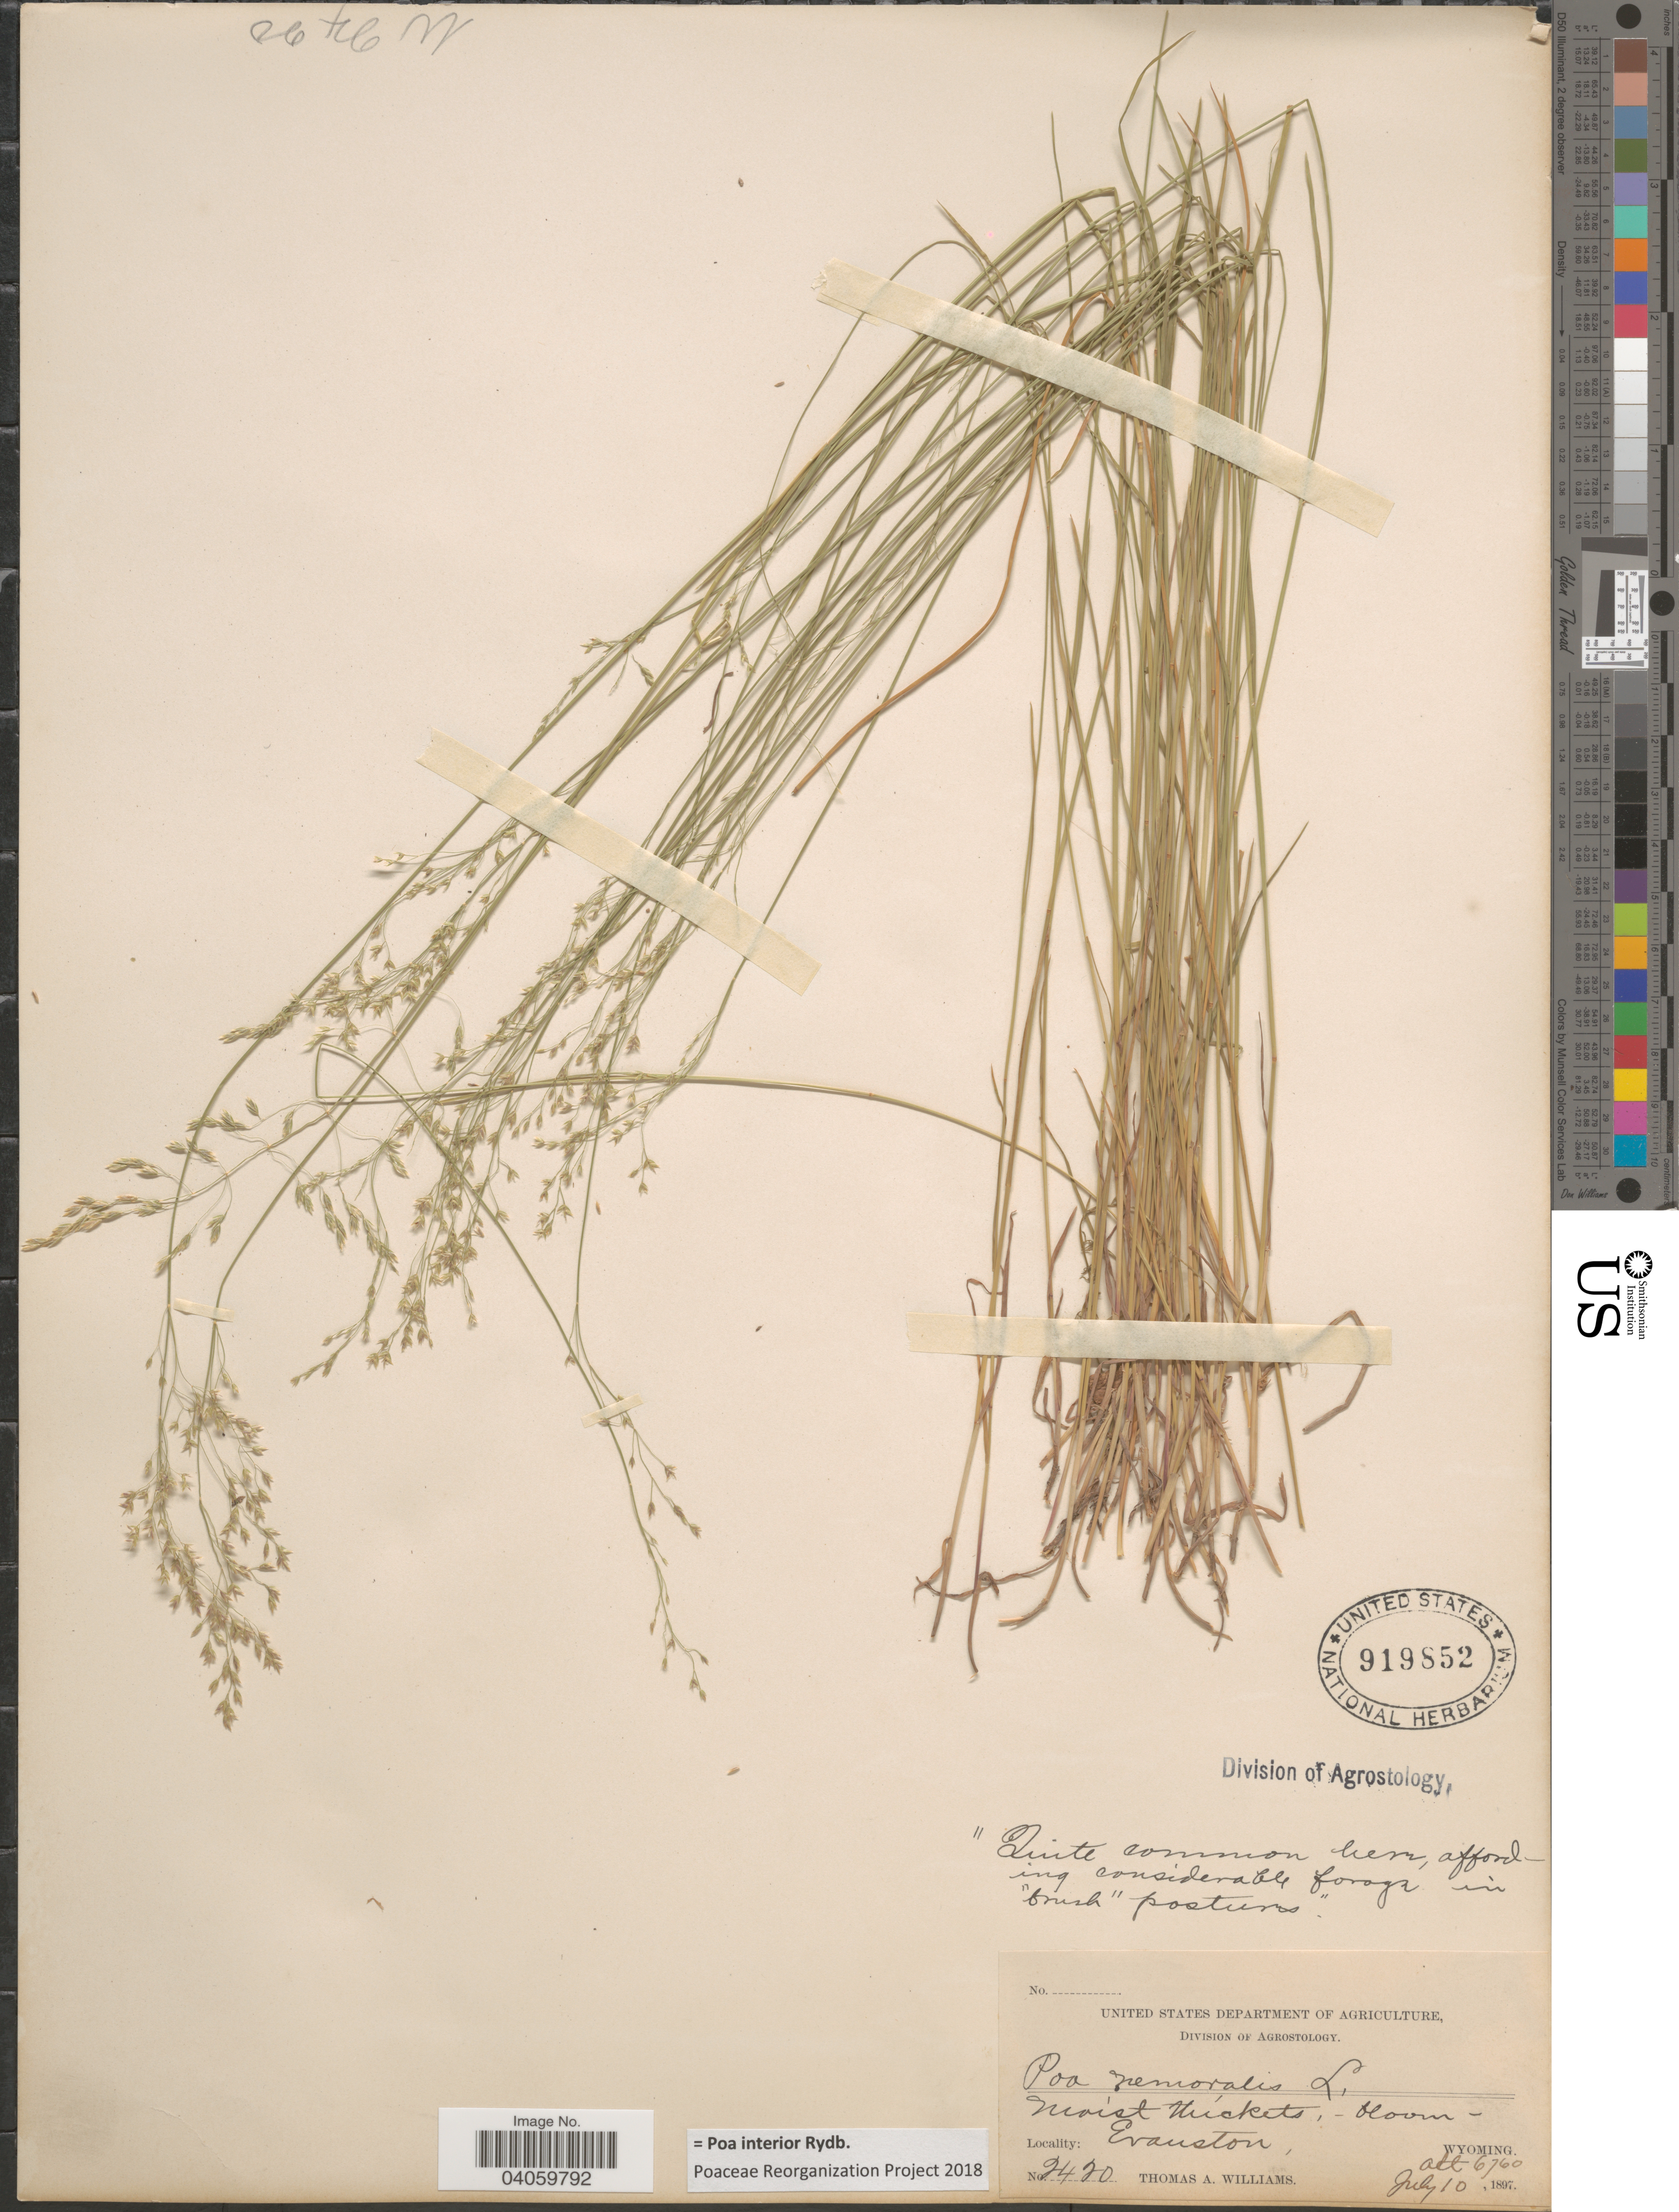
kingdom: Plantae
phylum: Tracheophyta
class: Liliopsida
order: Poales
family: Poaceae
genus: Poa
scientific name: Poa interior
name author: Rydb.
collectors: T. A. Williams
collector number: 2420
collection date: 1897-07-10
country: United States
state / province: Wyoming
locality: Evanston.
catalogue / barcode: US 919852